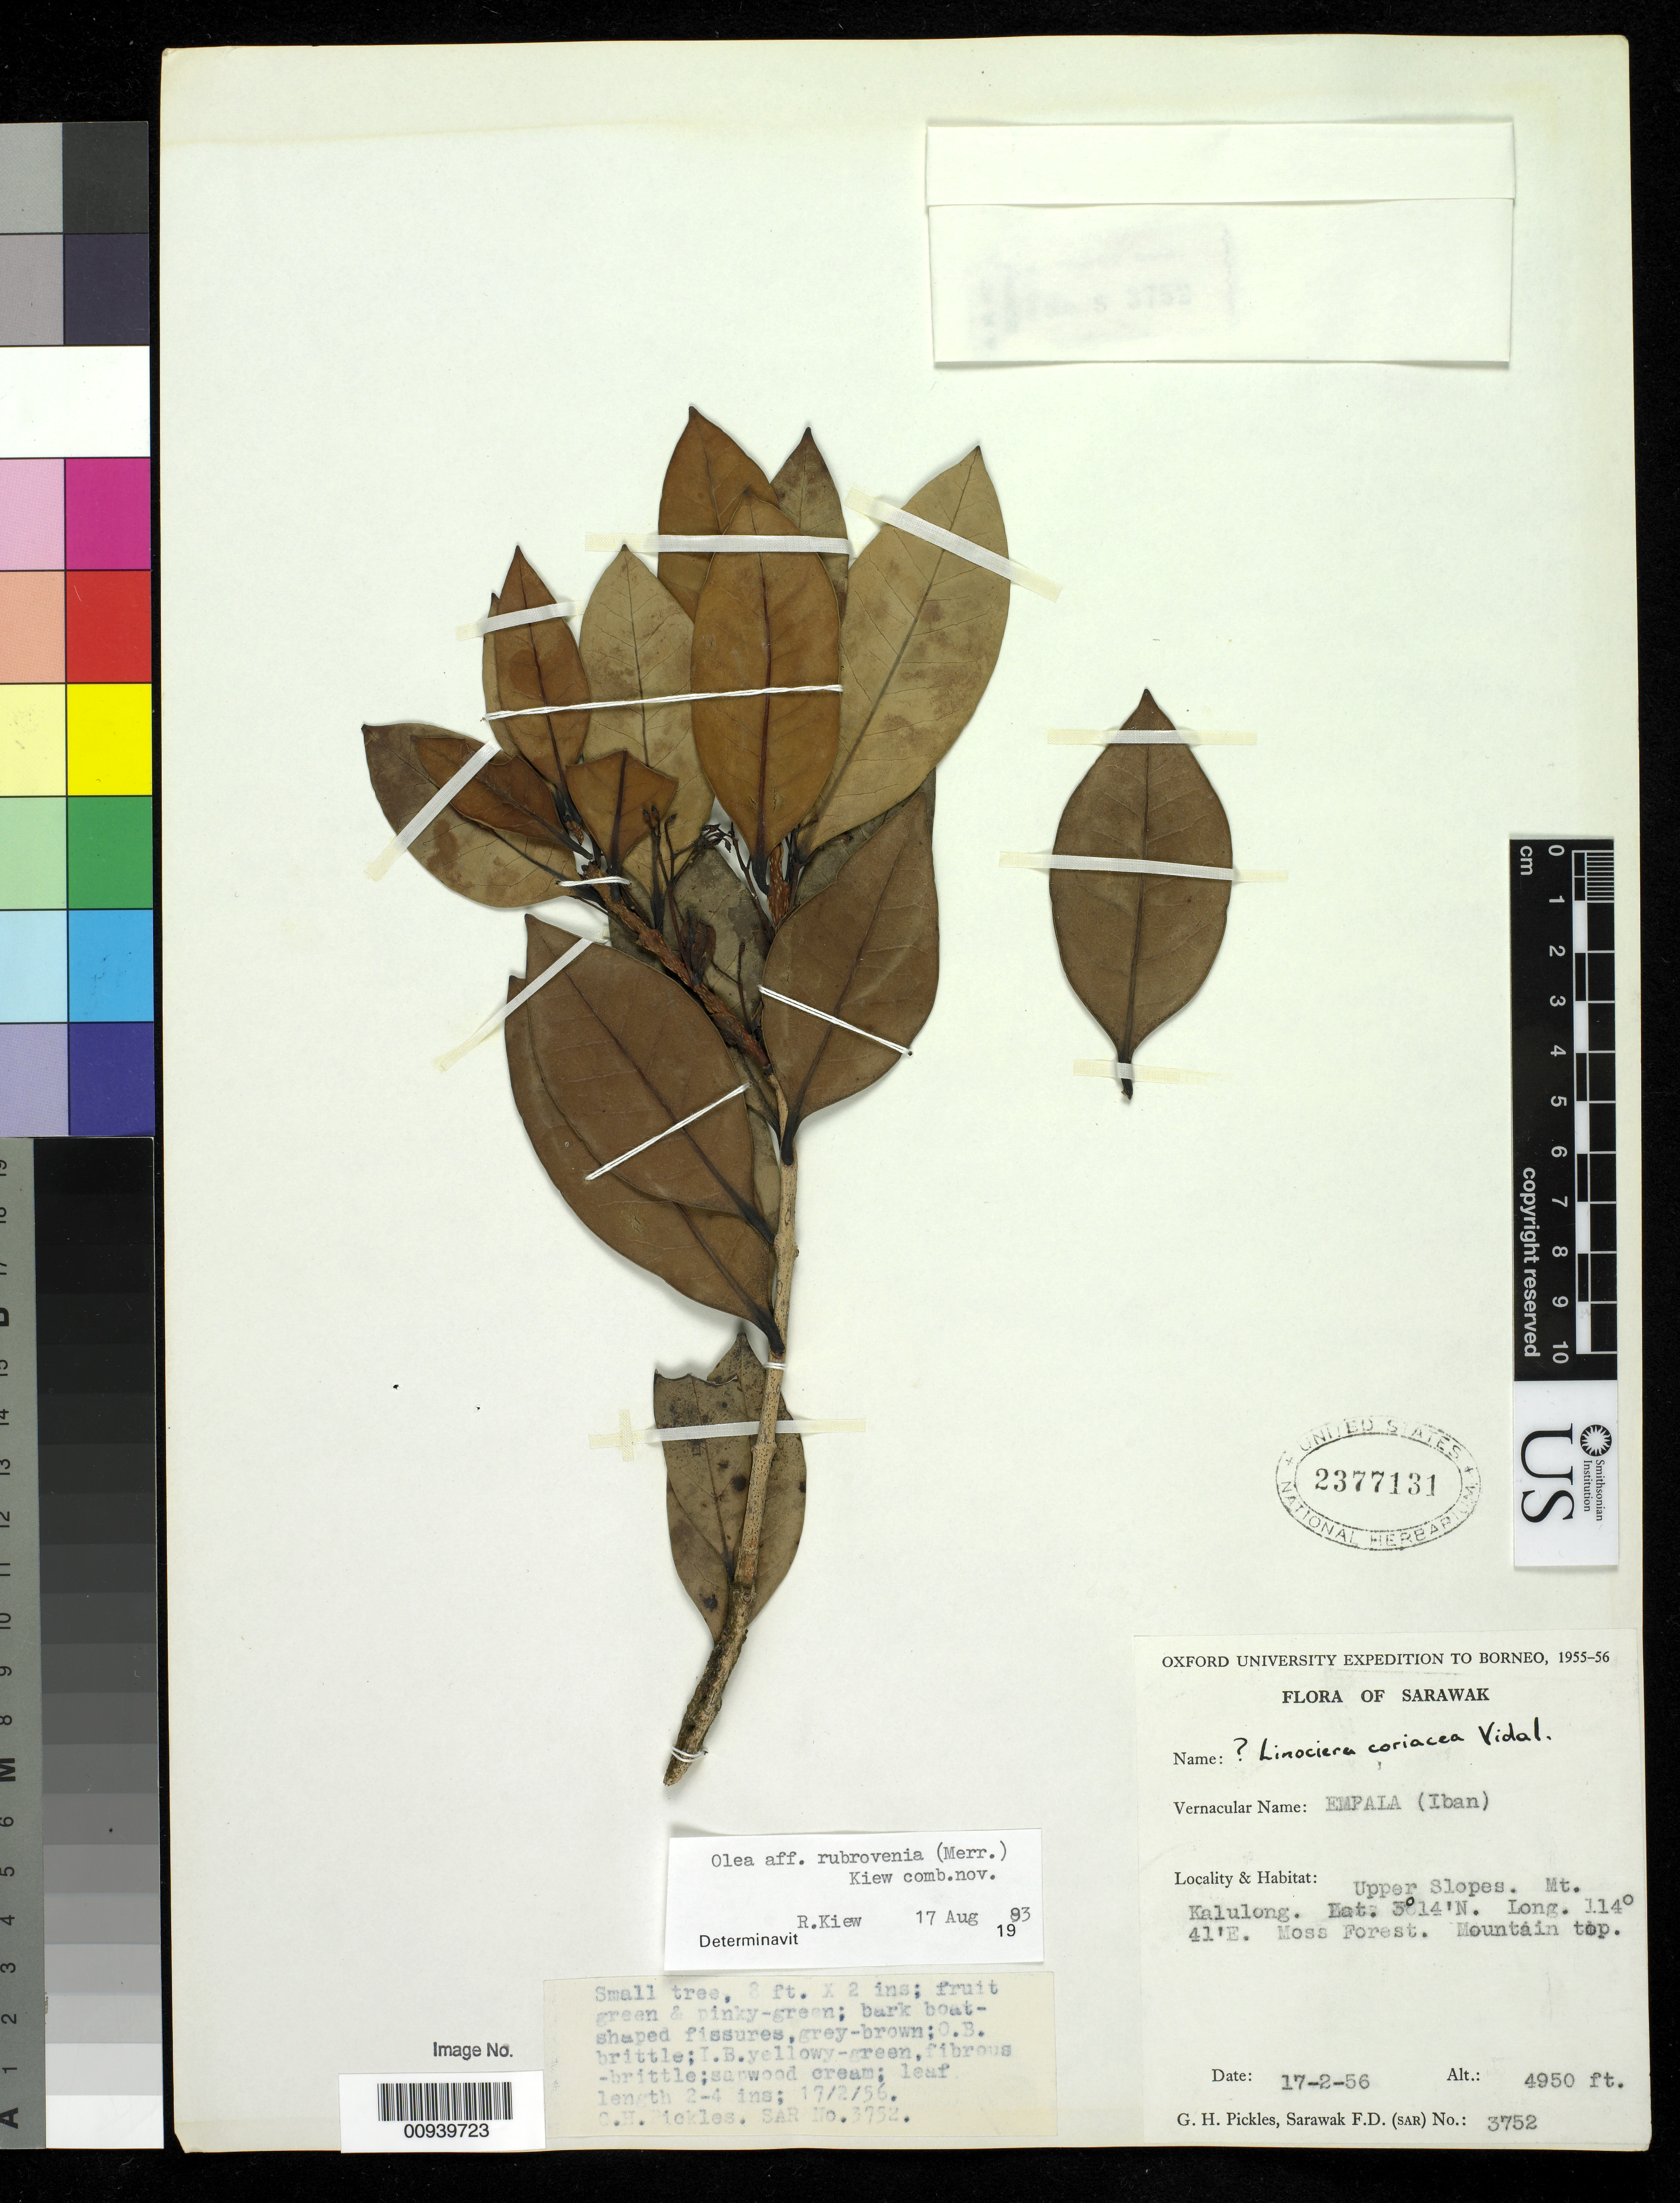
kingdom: Plantae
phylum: Tracheophyta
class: Magnoliopsida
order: Lamiales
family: Oleaceae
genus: Olea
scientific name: Olea rubrovenia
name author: (Elmer) Kiew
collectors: G. Pickles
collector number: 3752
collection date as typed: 17 Feb 1956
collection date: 1956-02-17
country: Indonesia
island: Borneo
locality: Sarawak; Upper slopes. Mt. Kalulong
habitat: Moss forest. Mountain top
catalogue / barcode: US 2377131